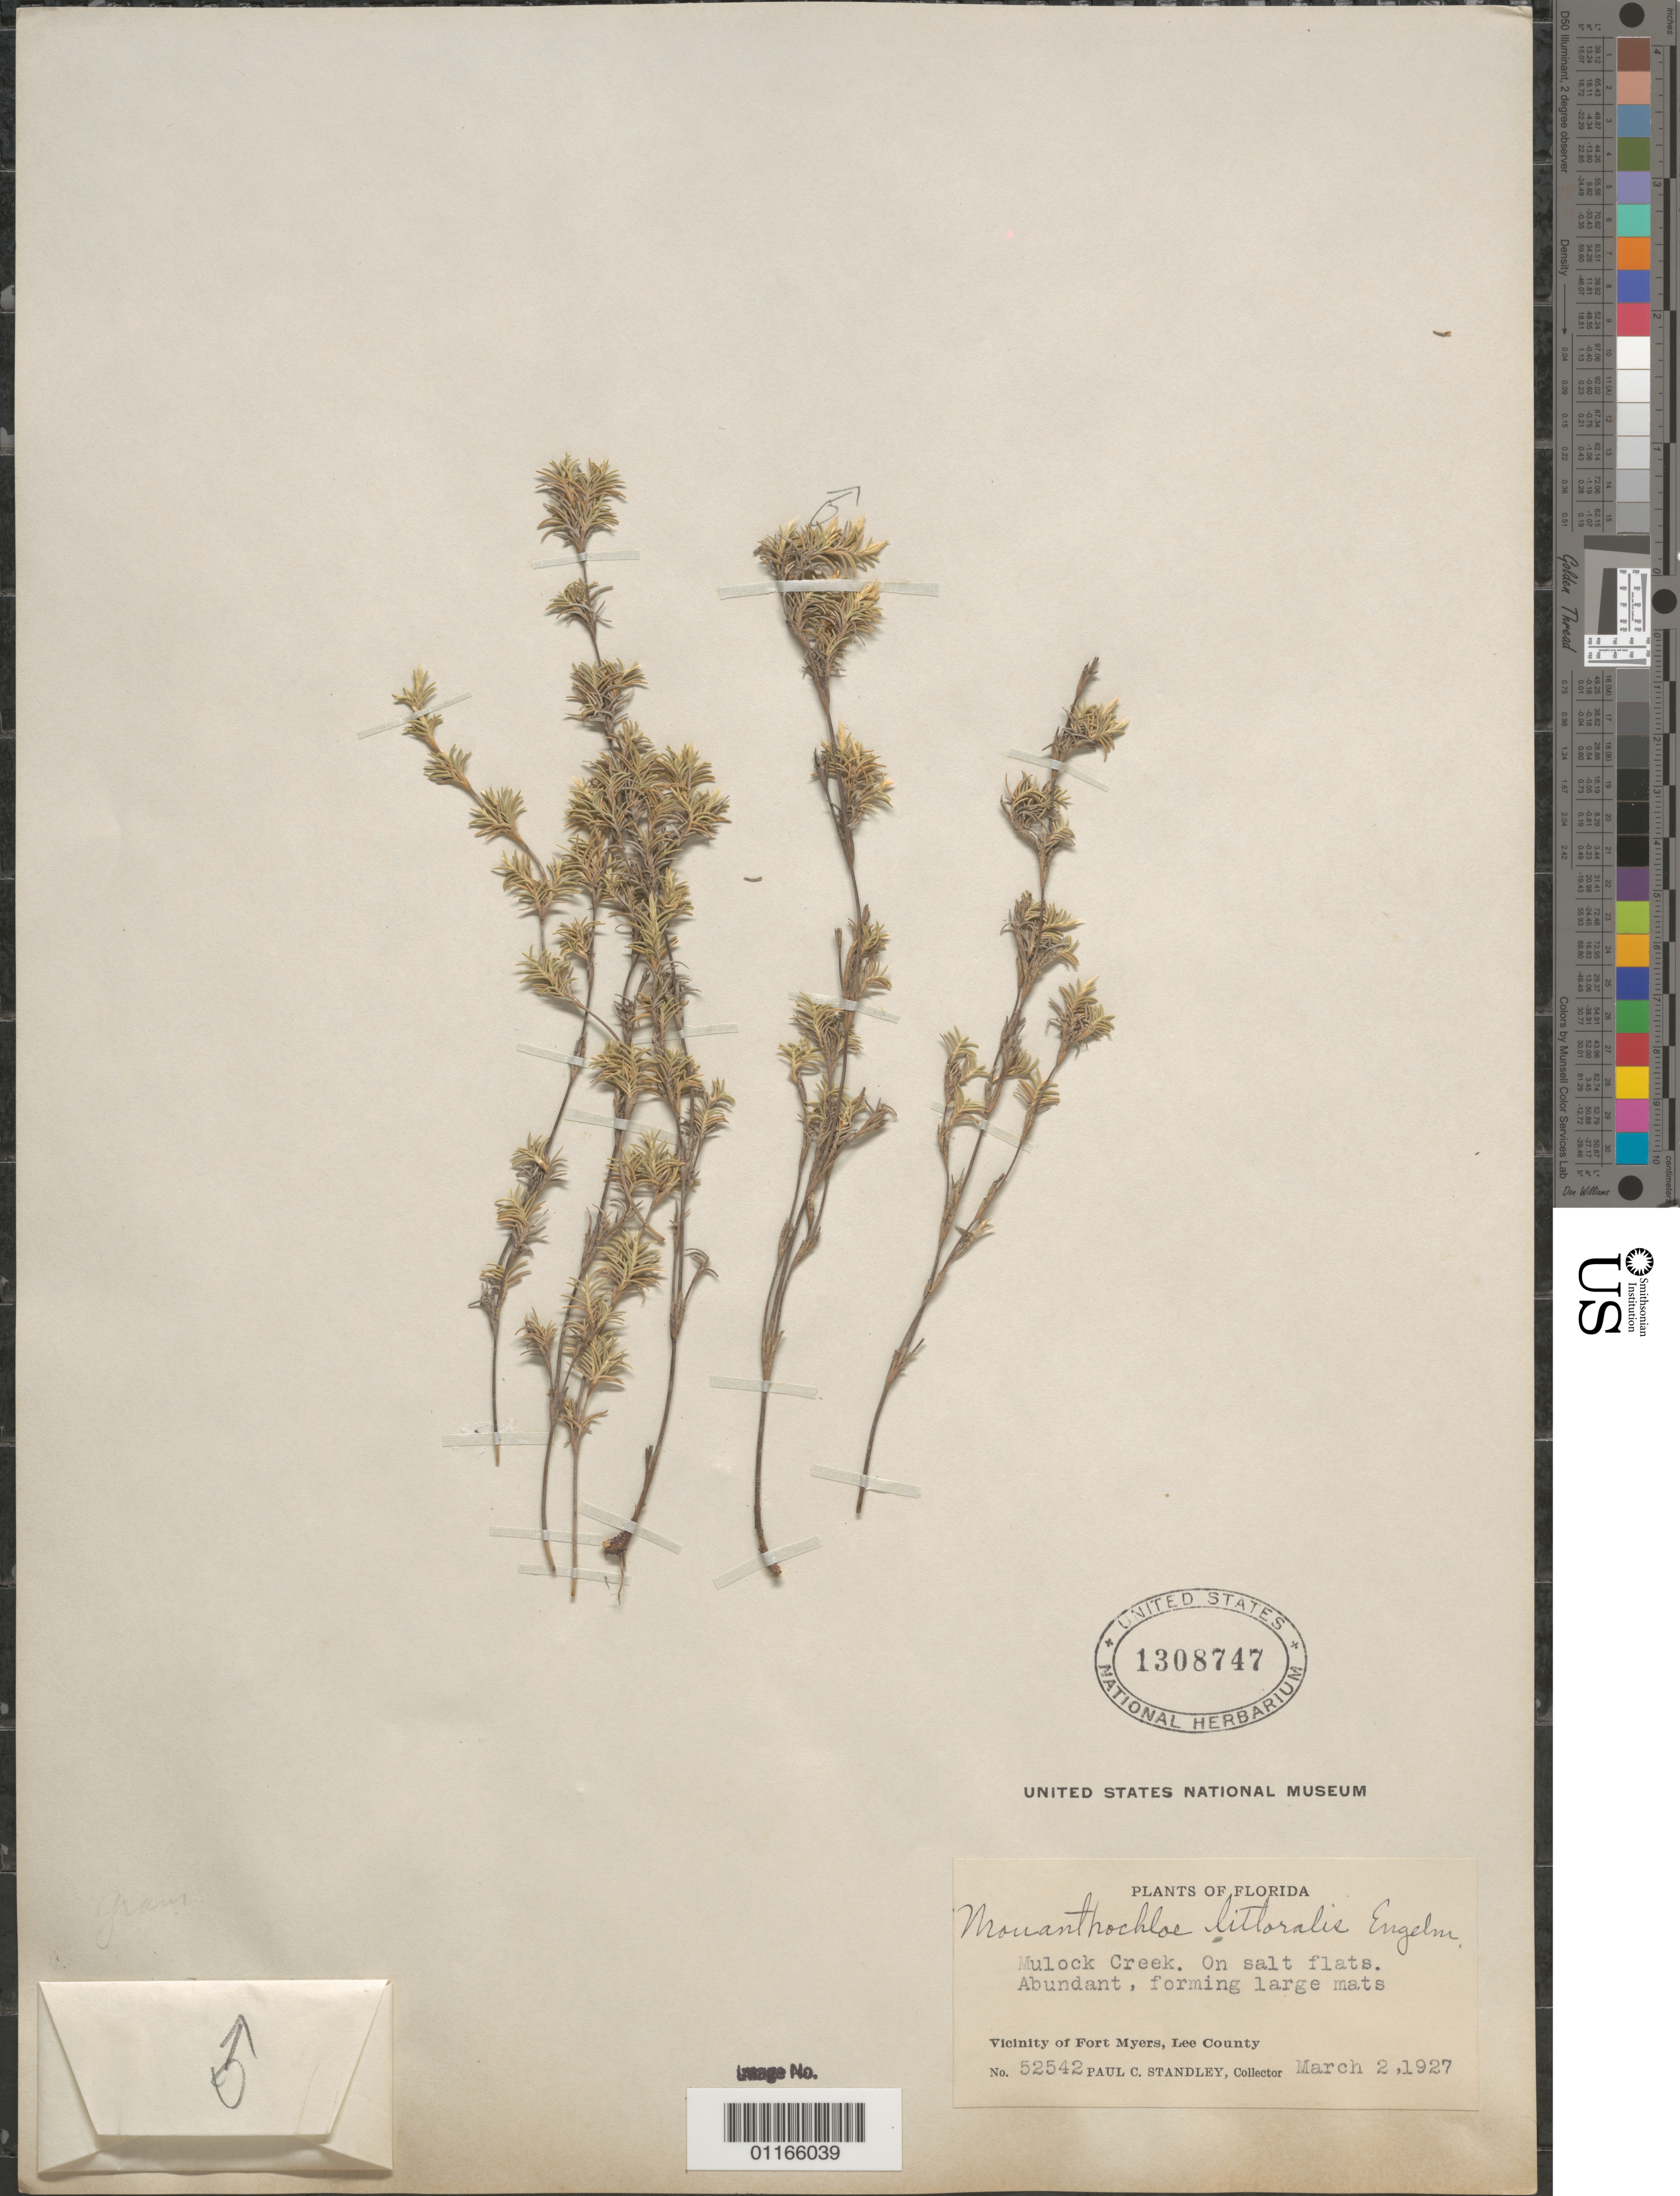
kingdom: Plantae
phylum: Tracheophyta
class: Liliopsida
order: Poales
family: Poaceae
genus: Monanthochloe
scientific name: Monanthochloe littoralis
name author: Engelm.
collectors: P. C. Standley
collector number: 52542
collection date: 1927-03-02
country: United States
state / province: Florida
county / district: Lee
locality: Vicinity of Fort Myers. Mulock Creek.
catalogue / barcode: US 1308747